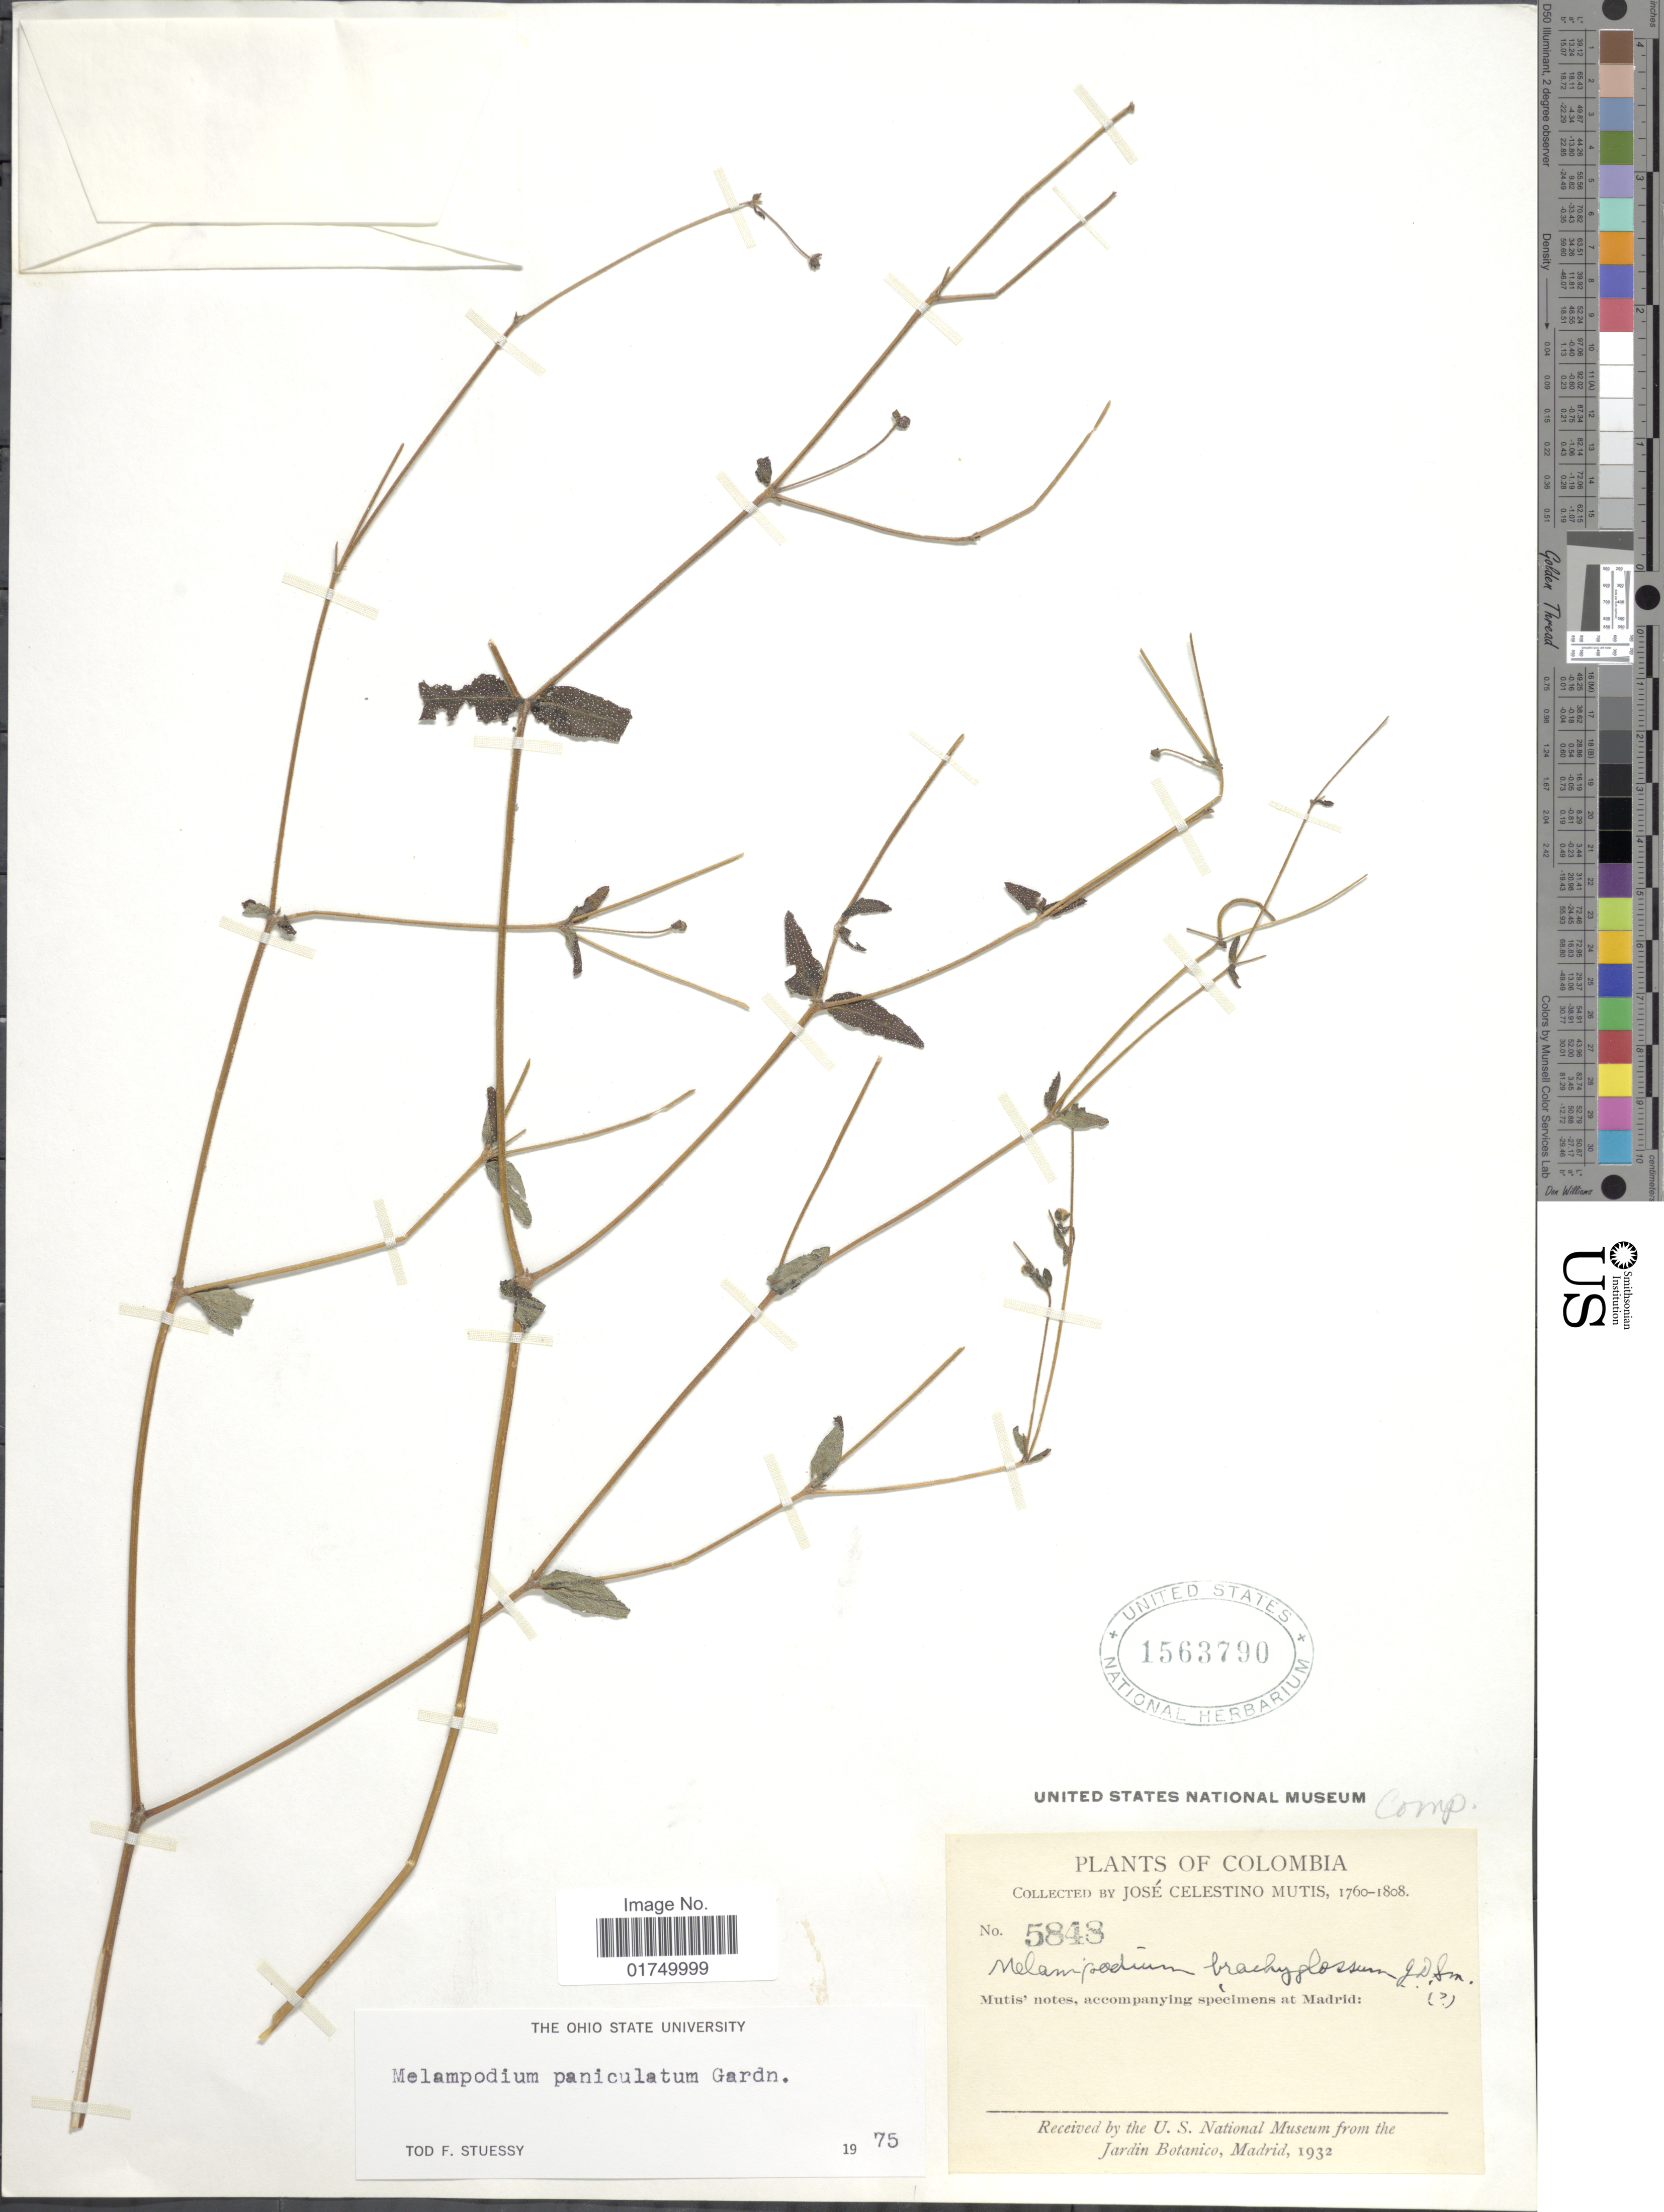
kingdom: Plantae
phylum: Tracheophyta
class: Magnoliopsida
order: Asterales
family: Asteraceae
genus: Melampodium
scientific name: Melampodium paniculatum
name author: Gardner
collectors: J. C. B. Mutis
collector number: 5848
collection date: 1760/1808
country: Colombia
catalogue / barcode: US 1563790